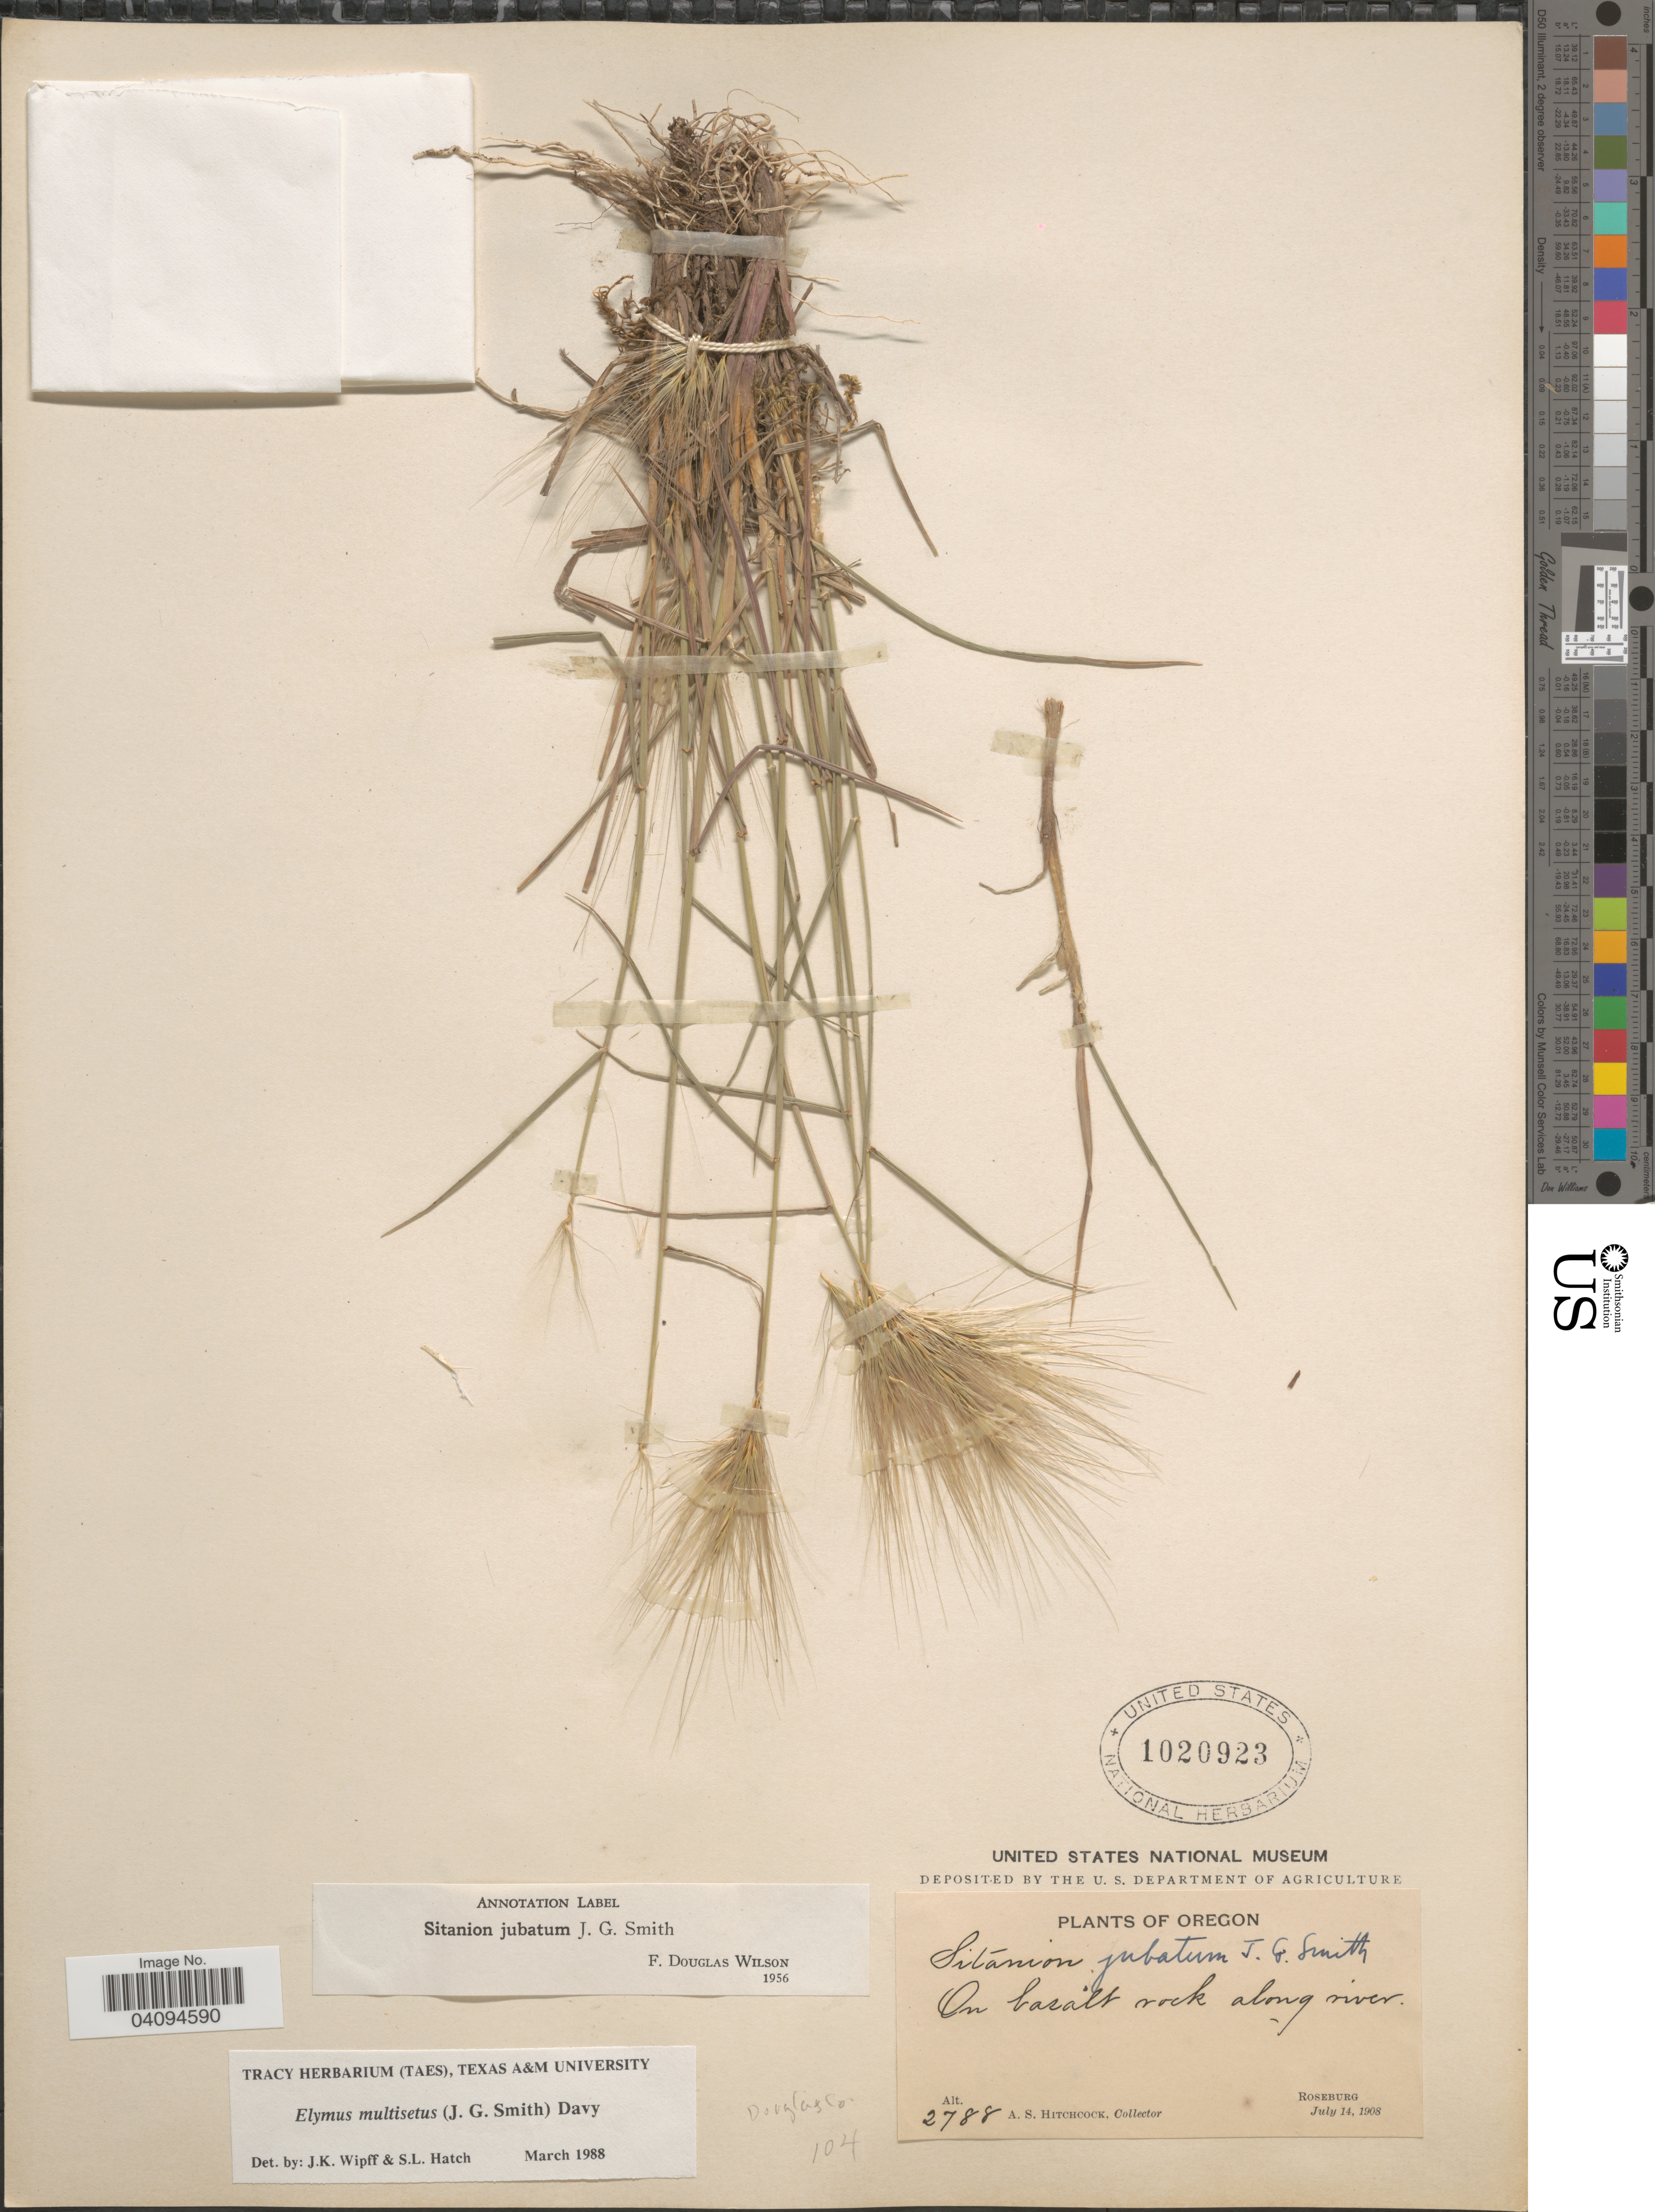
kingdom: Plantae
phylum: Tracheophyta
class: Liliopsida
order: Poales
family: Poaceae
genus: Elymus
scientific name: Elymus multisetus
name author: (J.G. Sm.) Burtt Davy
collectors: A. S. Hitchcock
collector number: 2788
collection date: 1908-07-14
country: United States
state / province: Oregon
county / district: Douglas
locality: On basalt rock along river. Roseburg. Douglas Co.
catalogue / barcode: US 1020923